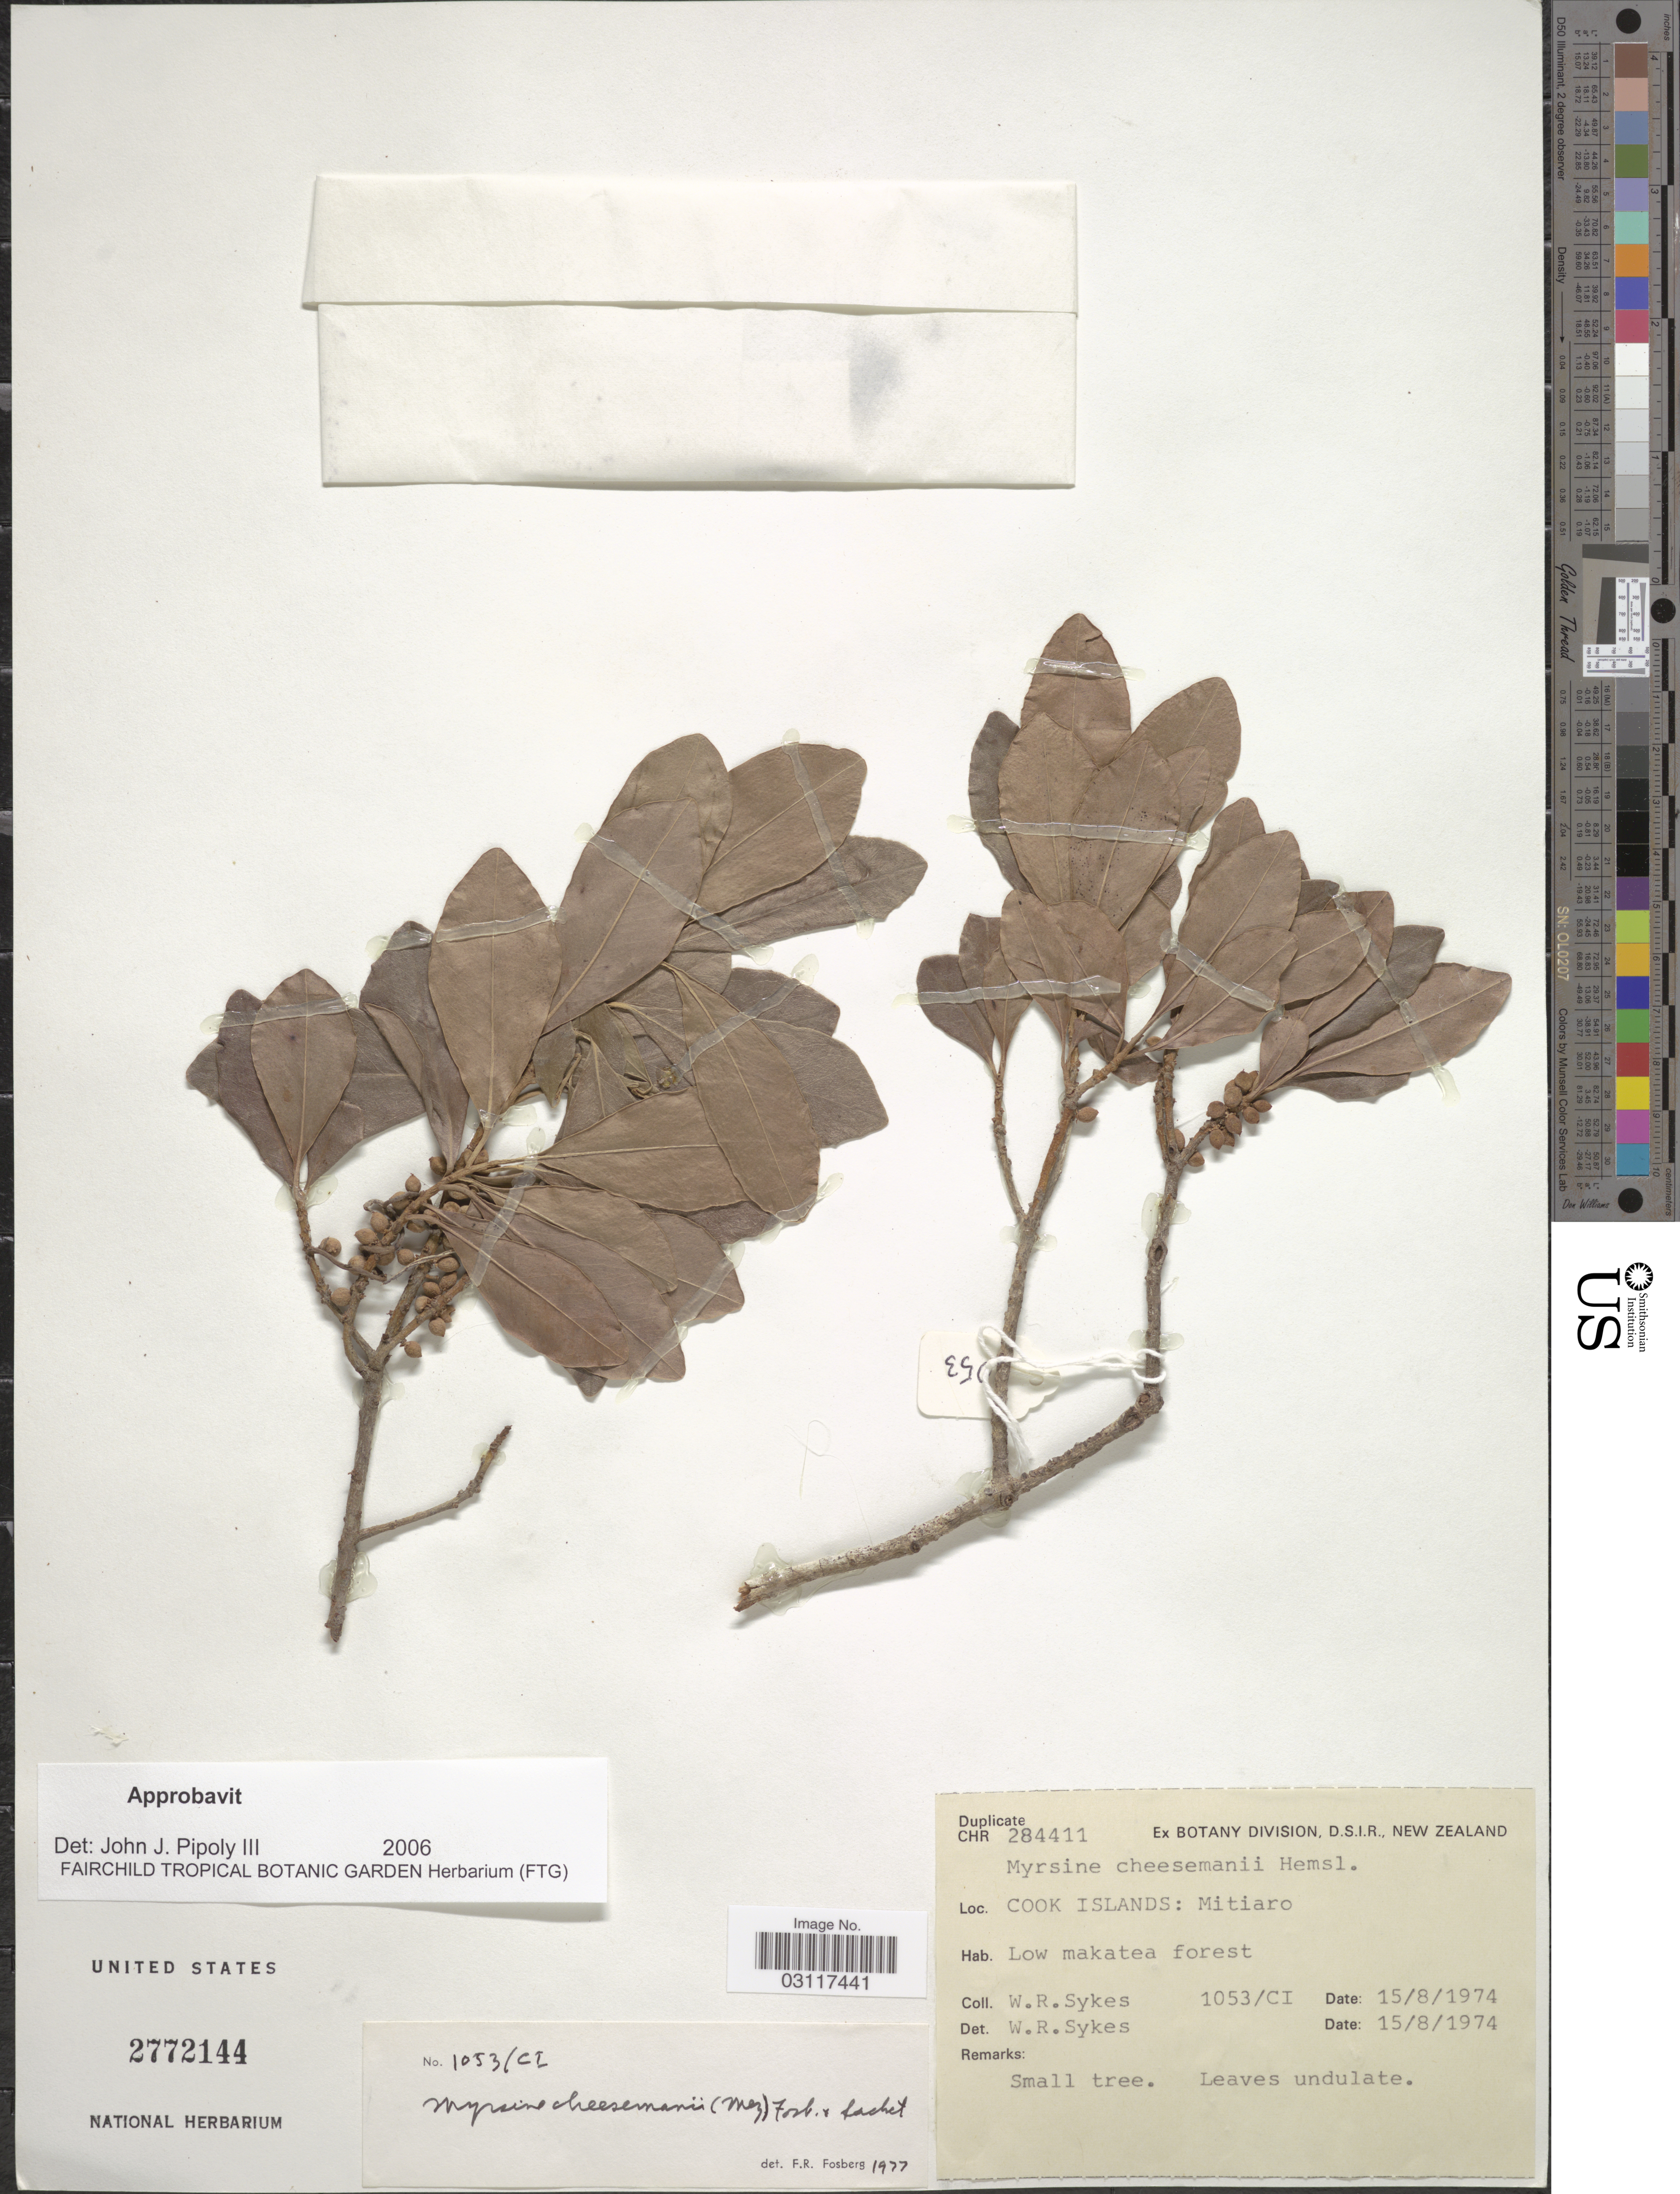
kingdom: Plantae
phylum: Tracheophyta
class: Magnoliopsida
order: Ericales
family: Primulaceae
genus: Myrsine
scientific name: Myrsine cheesemanii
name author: (Hemsl. ex Mez) Fosberg & Sachet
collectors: W. R. Sykes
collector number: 1053/CI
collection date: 1974-08-15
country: Cook Islands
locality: Mitiaro.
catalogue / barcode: US 2772144